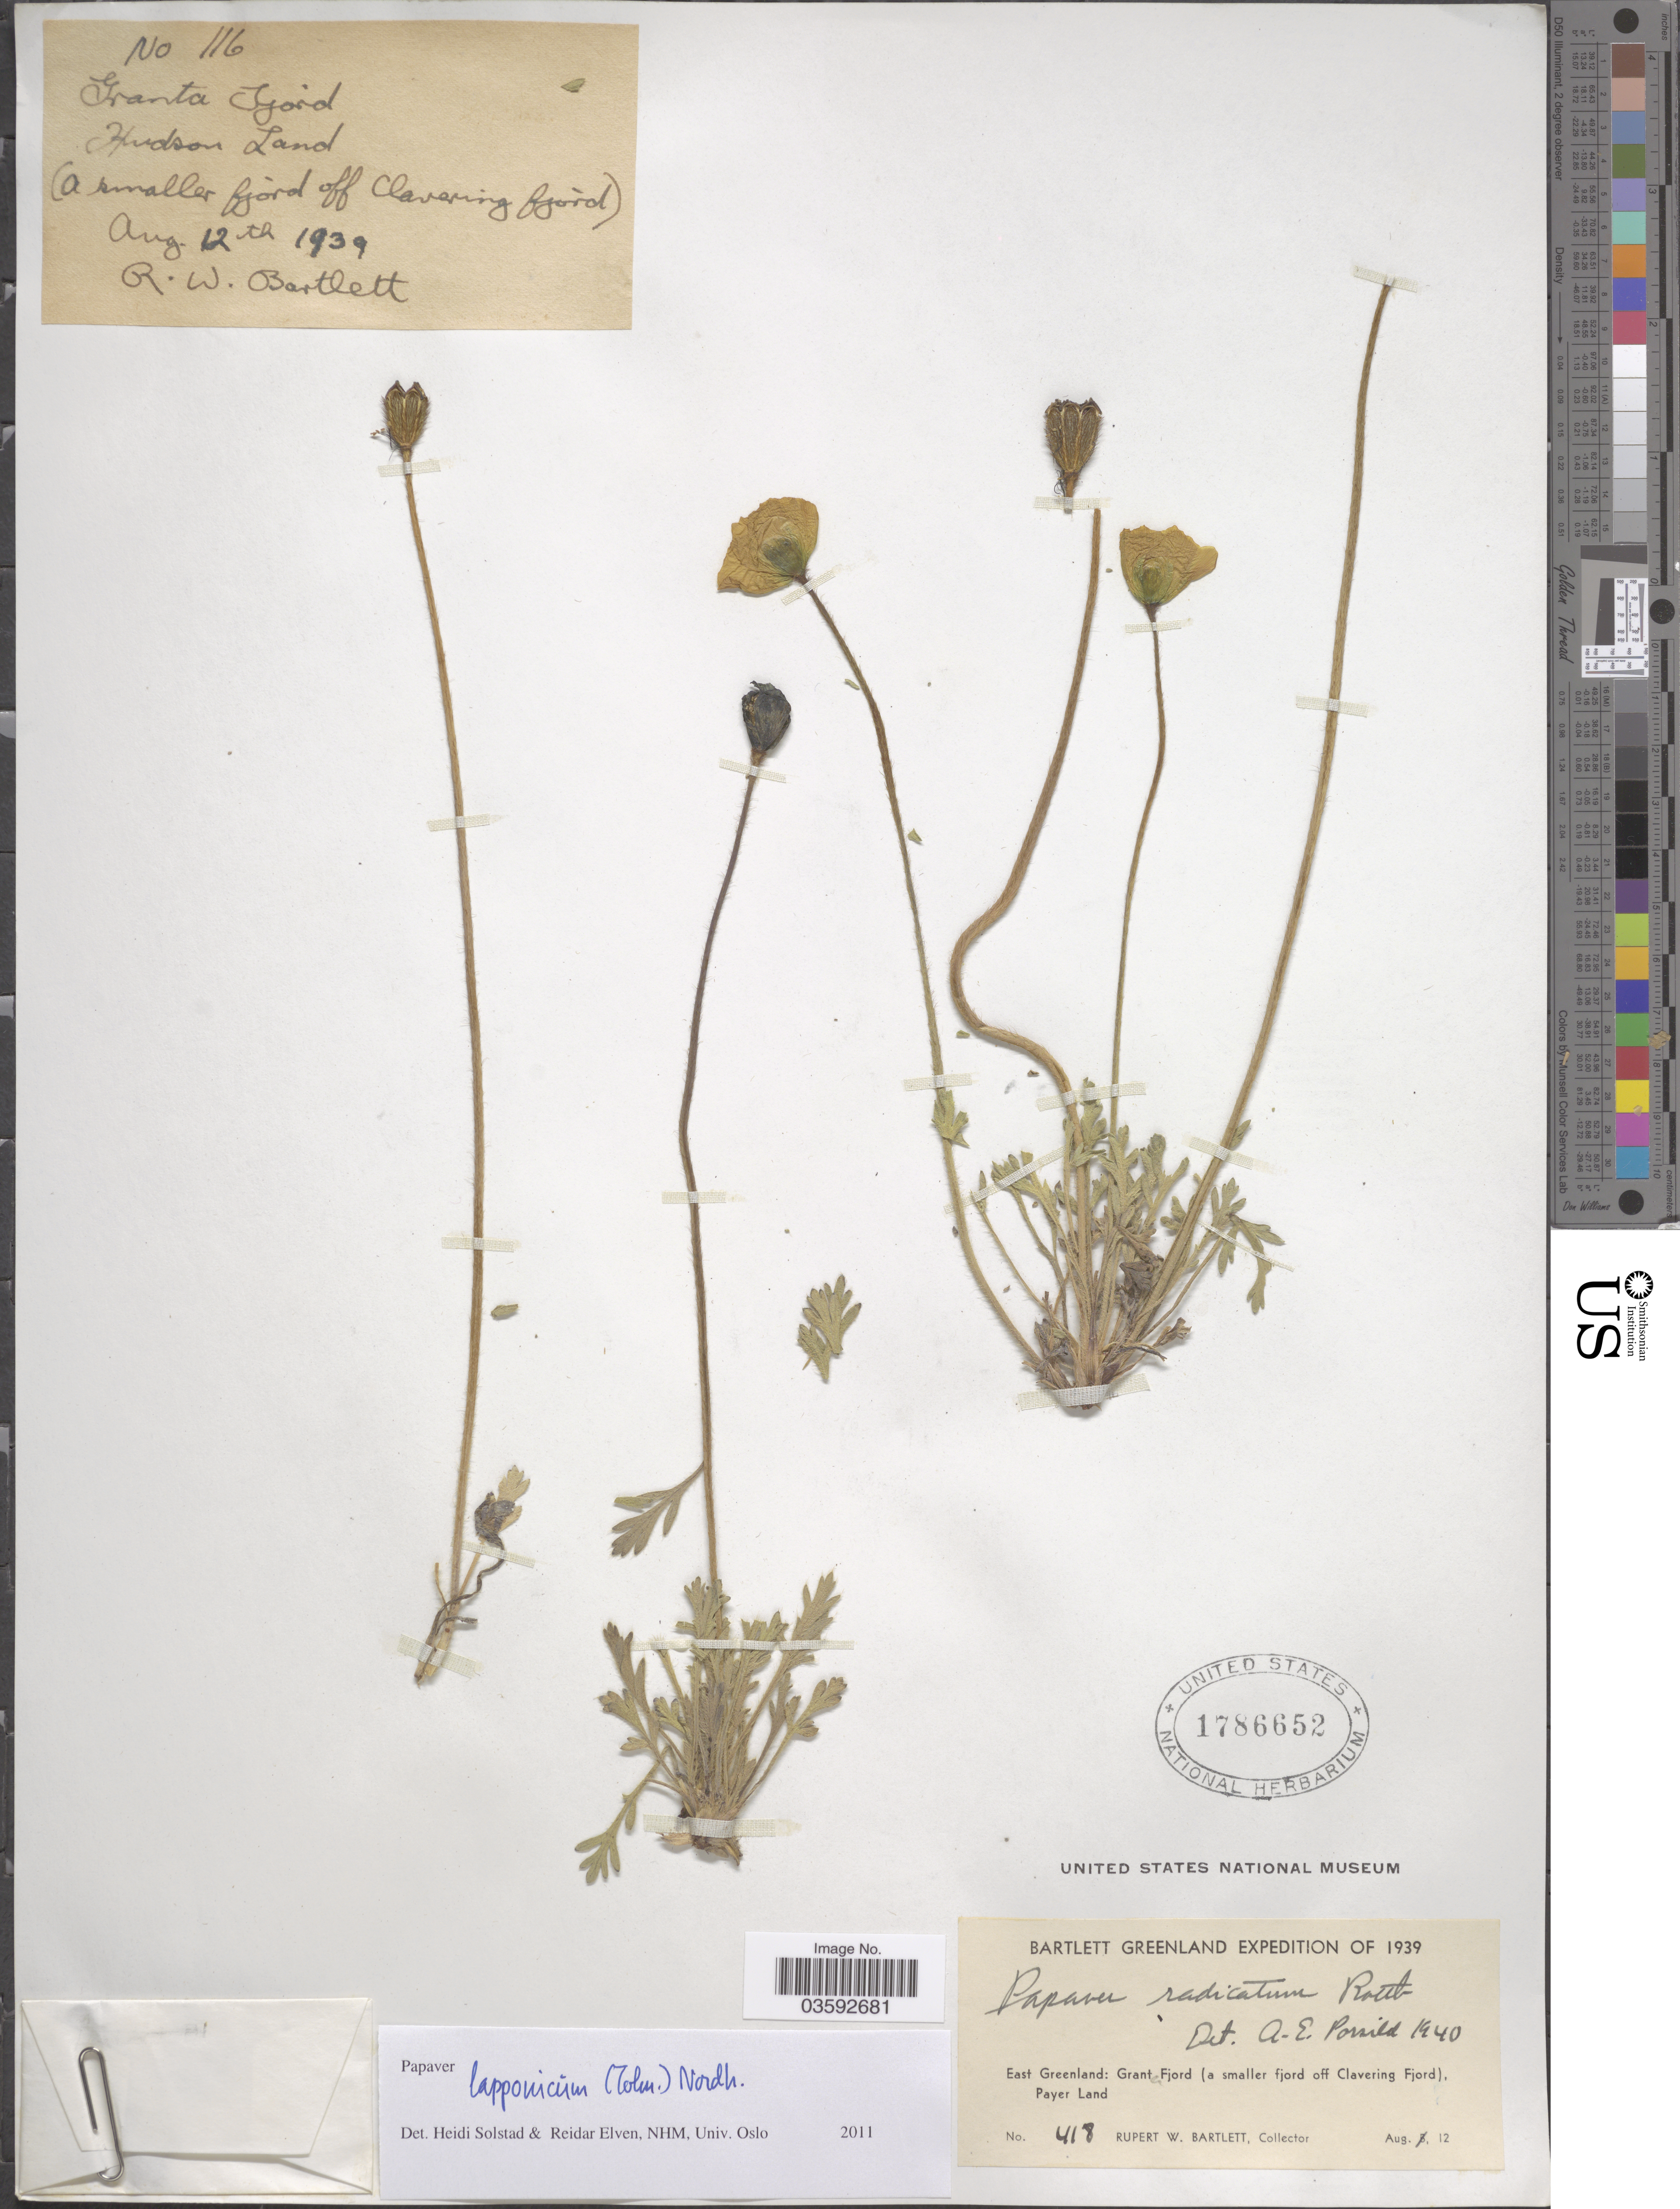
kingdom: Plantae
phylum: Tracheophyta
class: Magnoliopsida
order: Ranunculales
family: Papaveraceae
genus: Papaver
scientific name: Papaver lapponicum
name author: (Tolm.) Nordh.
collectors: R. W. Bartlett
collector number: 418/116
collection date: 1939-08-12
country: Greenland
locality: East Greenland: Grant Fjord (a smaller fjord off Clavering Fjord), Payer Land. Granta Fjord. Hundson Land.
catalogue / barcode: US 1786652